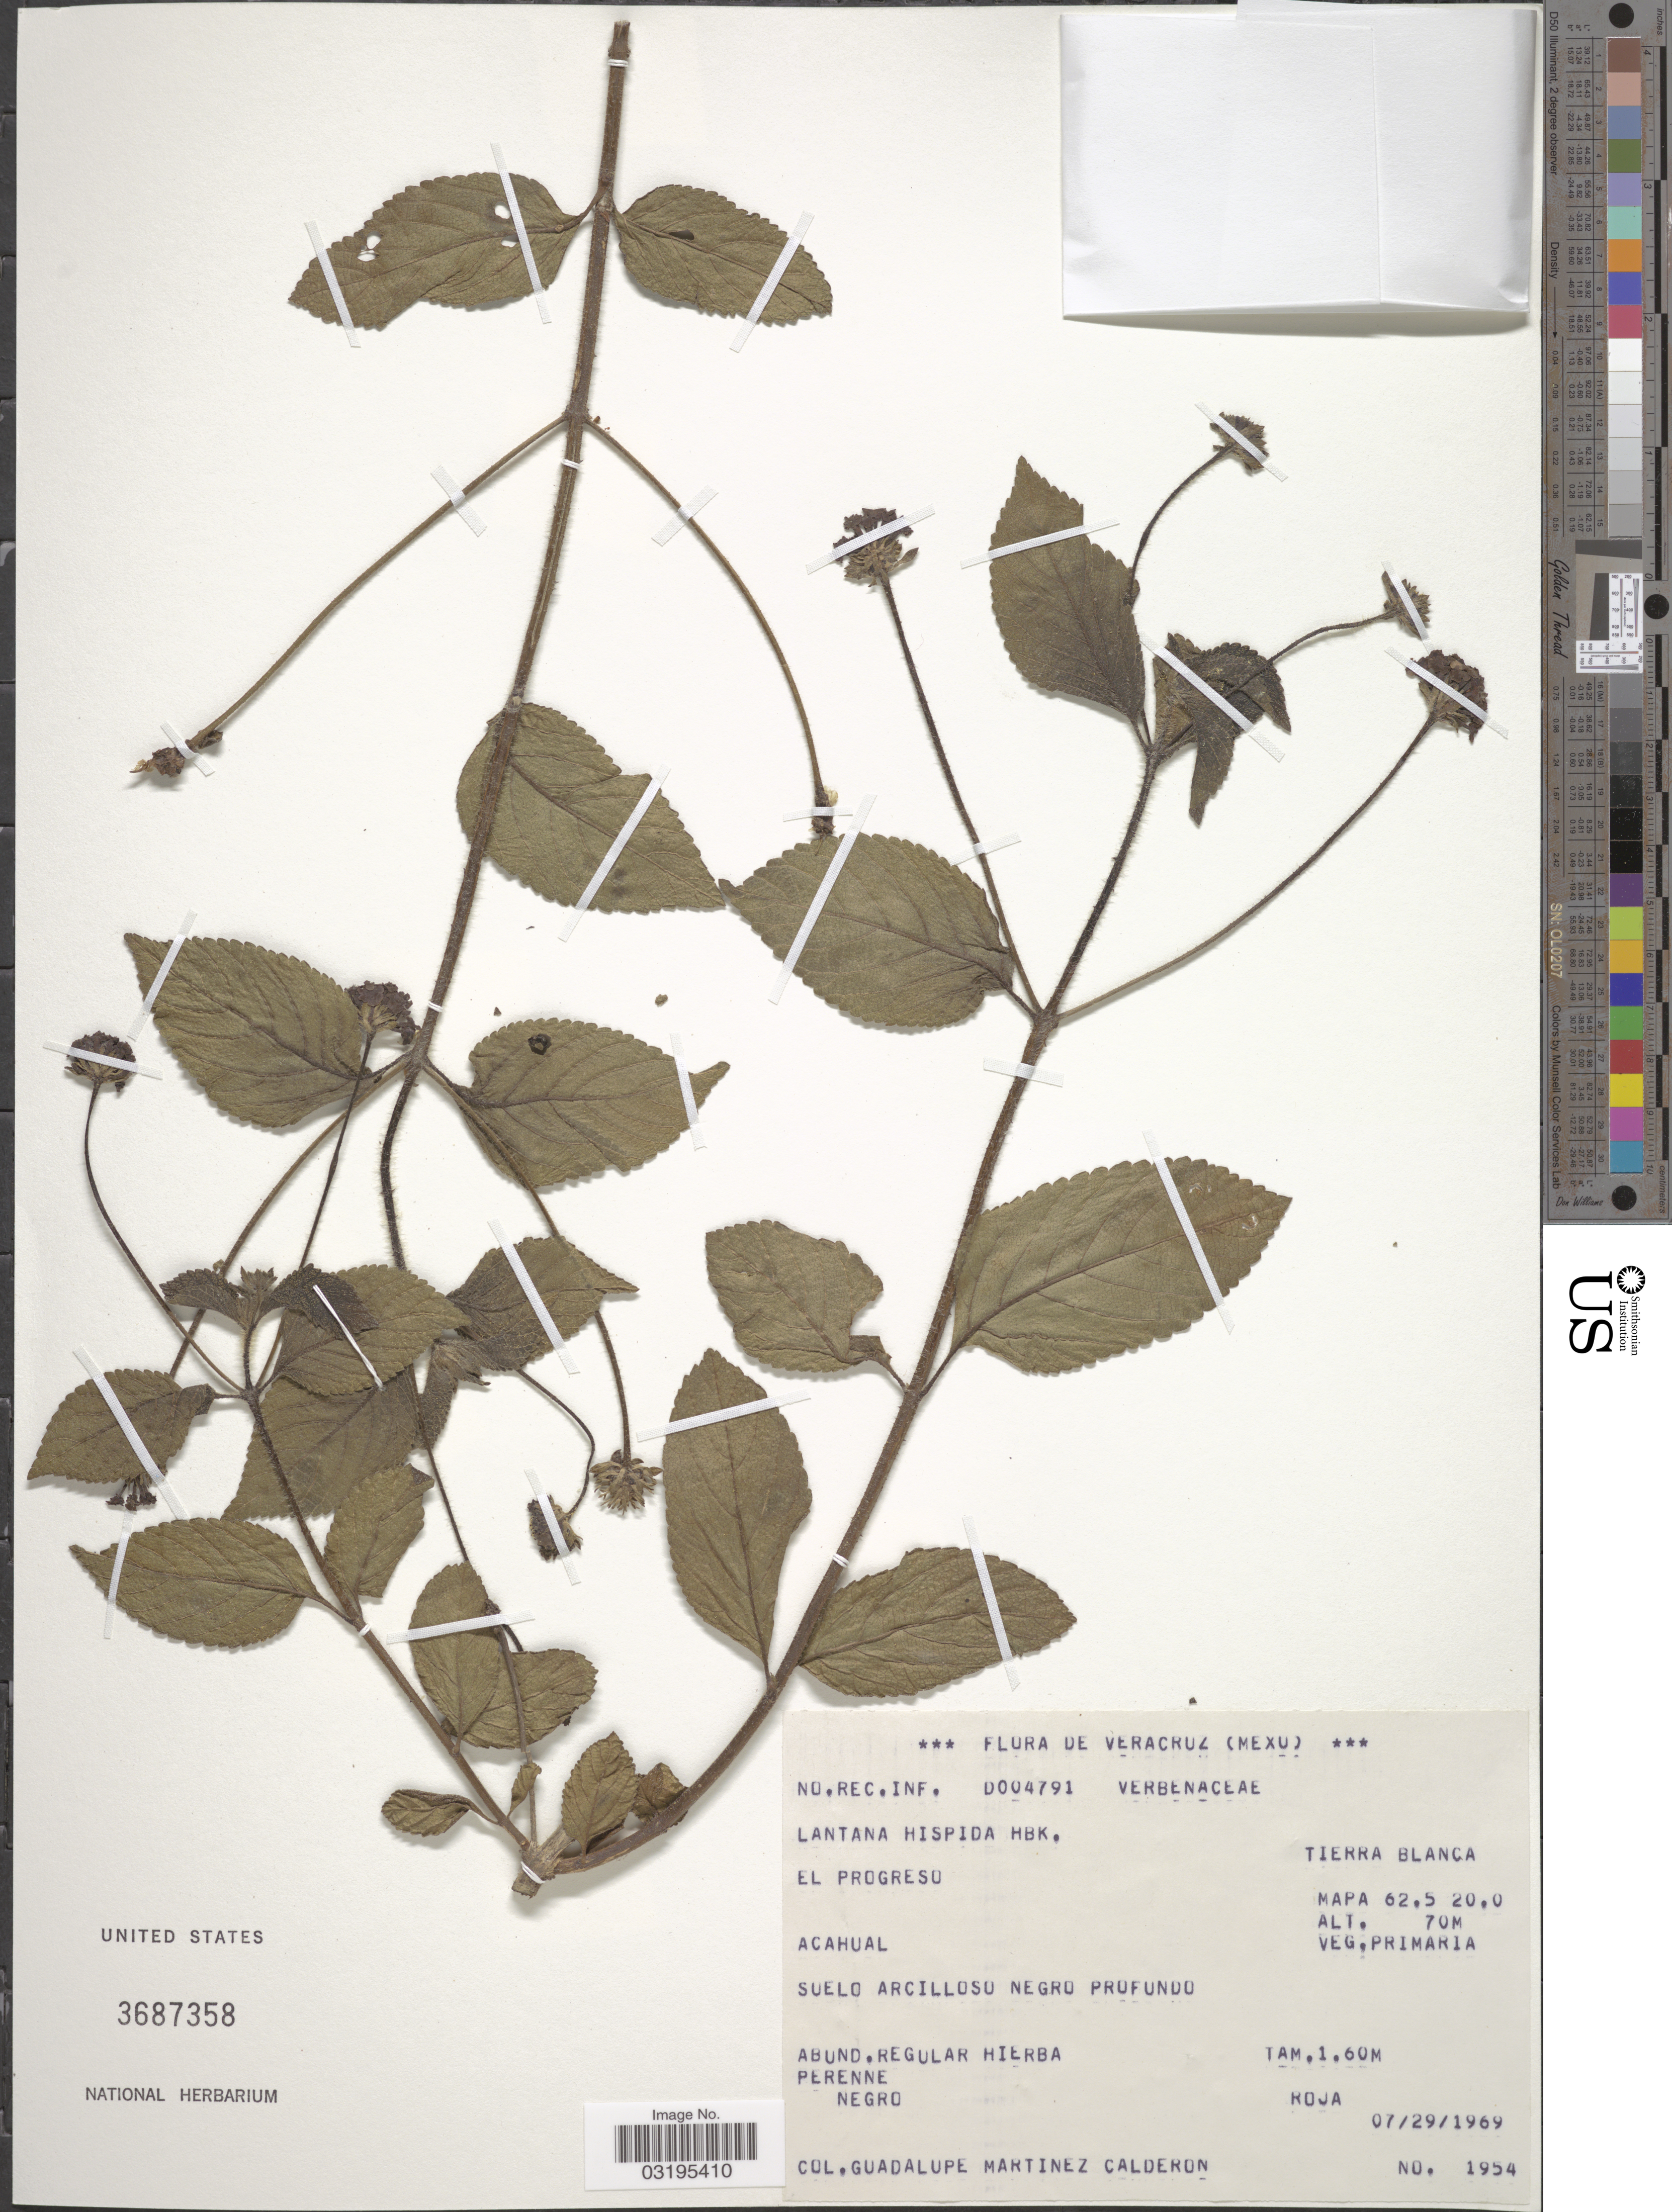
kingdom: Plantae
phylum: Tracheophyta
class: Magnoliopsida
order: Lamiales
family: Verbenaceae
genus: Lantana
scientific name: Lantana hispida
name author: Kunth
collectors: G. Martinez-C.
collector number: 1954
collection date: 1969-07-29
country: Mexico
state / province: Veracruz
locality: Veracruz. El Progreso. Tierra Blanca. Mapa 62,5 20,0 [unsure placement]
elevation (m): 70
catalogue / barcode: US 3687358